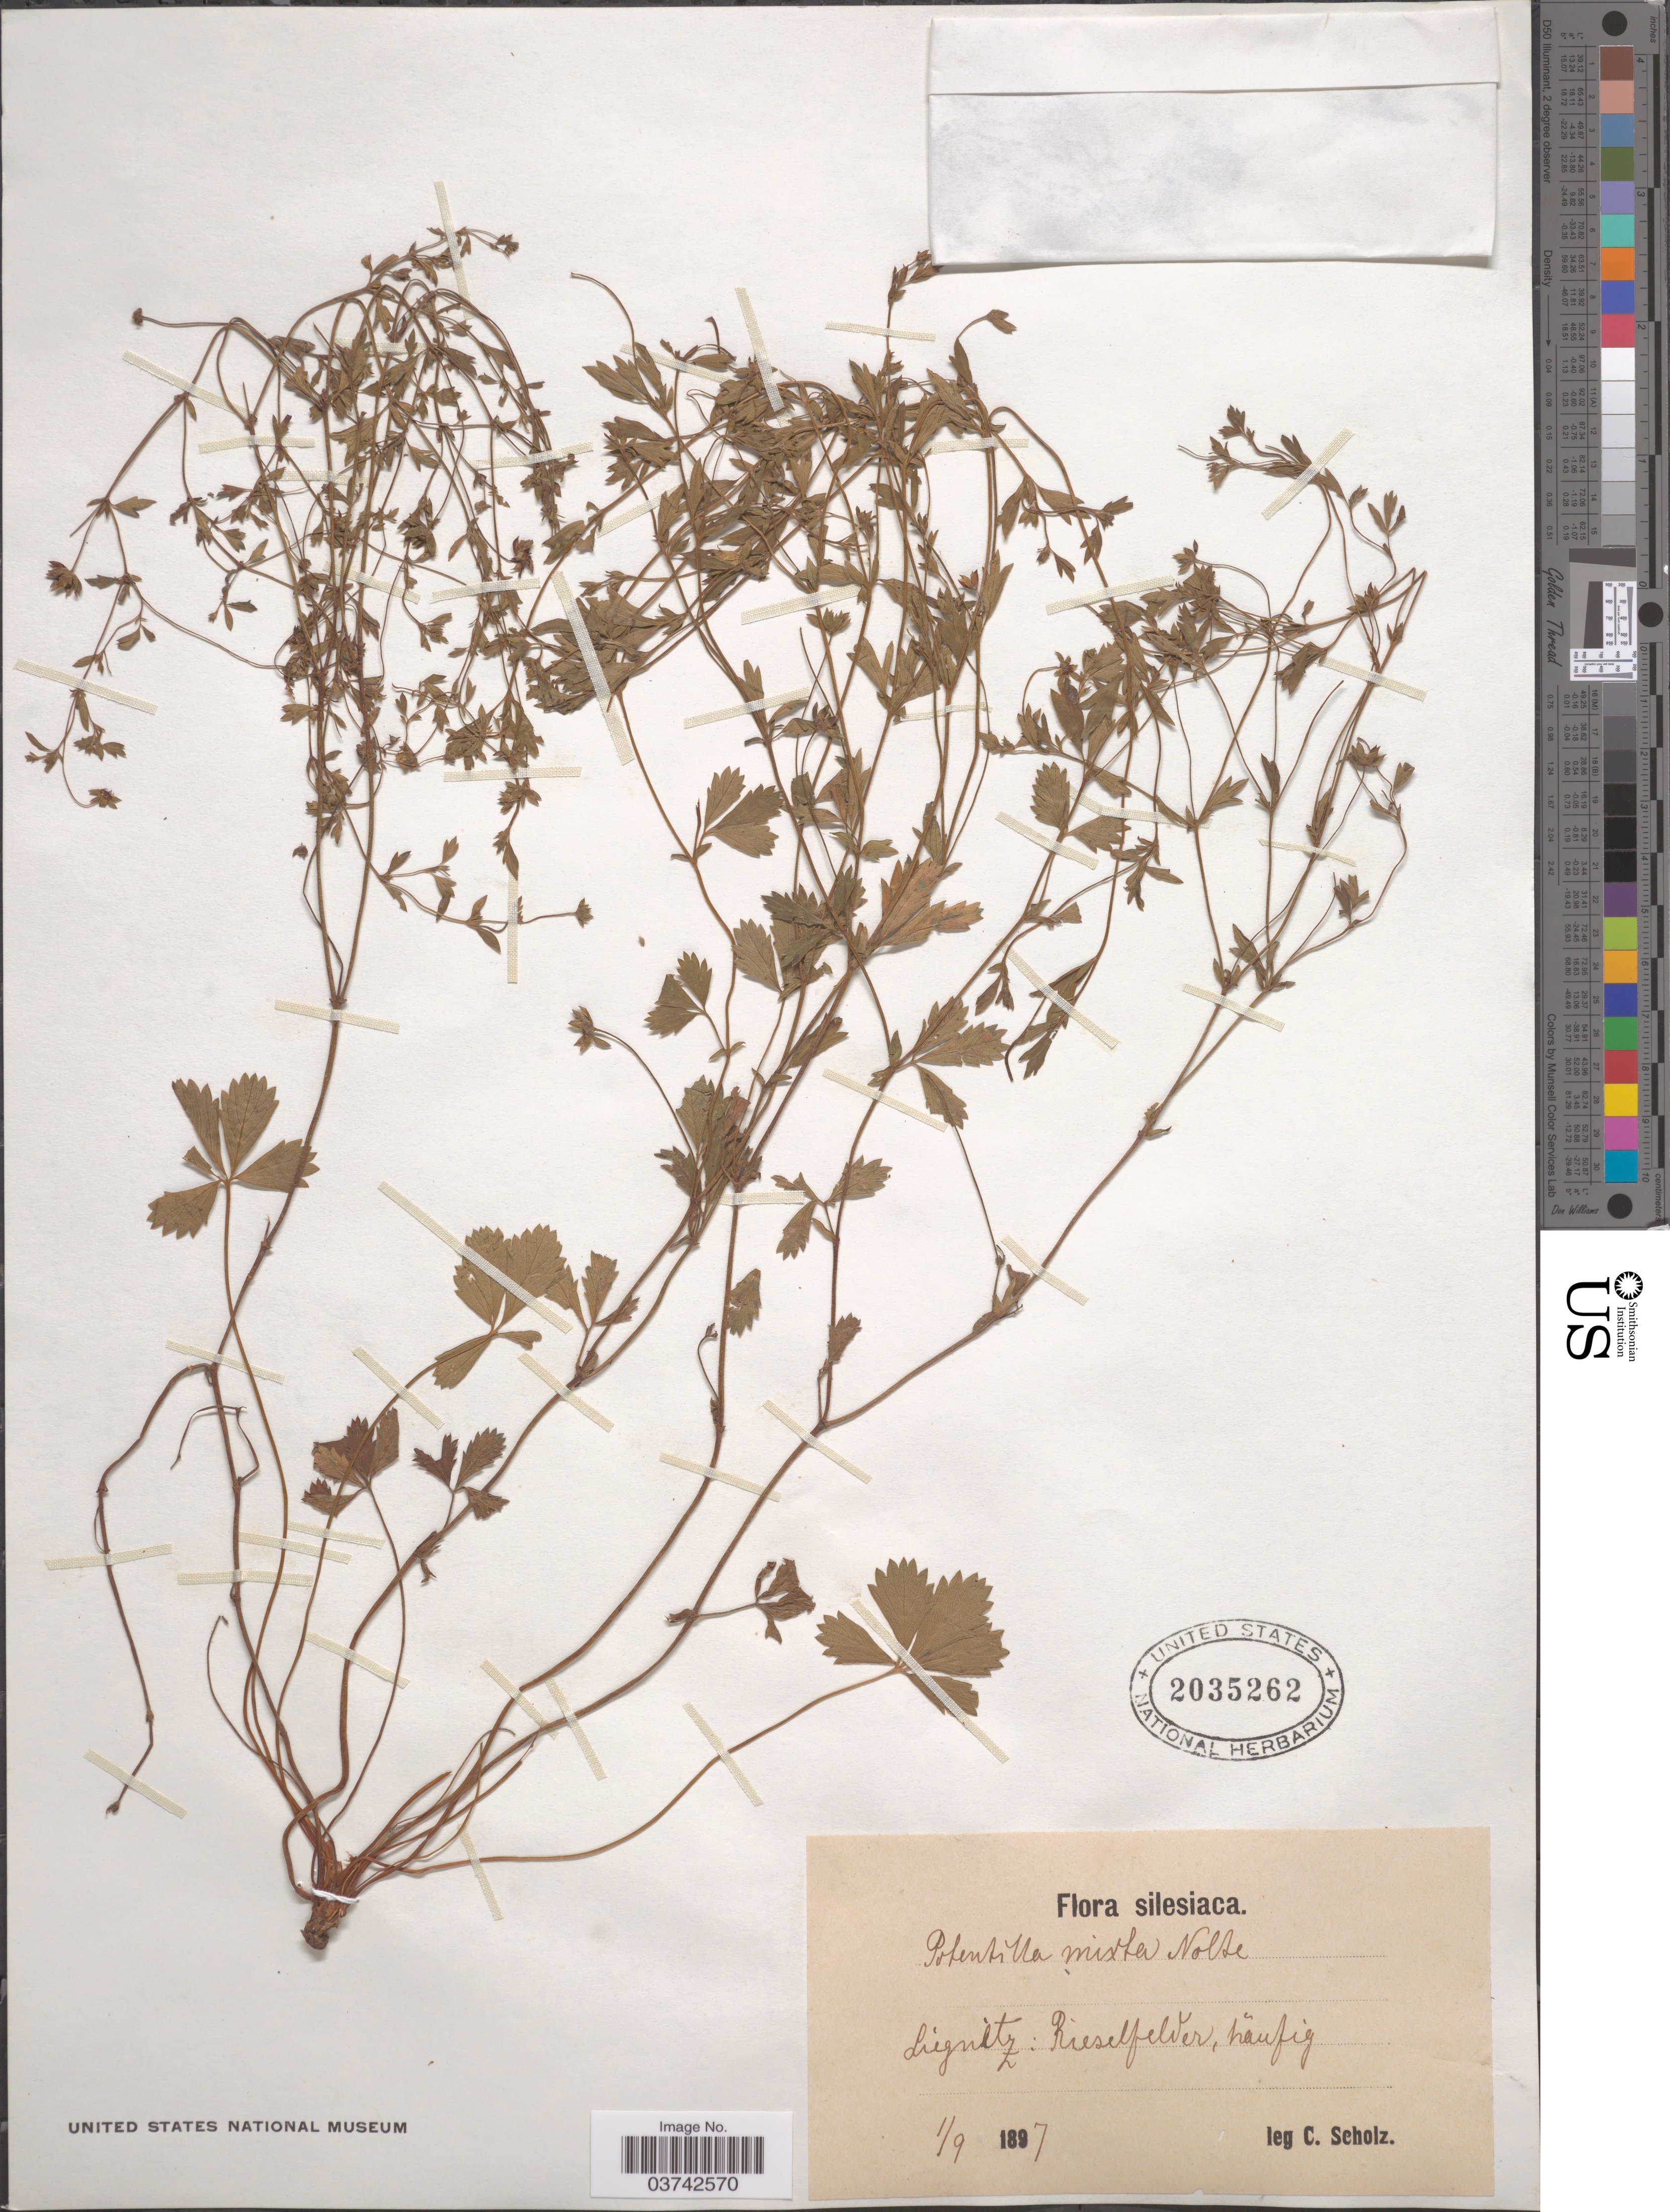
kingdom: Plantae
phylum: Tracheophyta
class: Magnoliopsida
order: Rosales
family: Rosaceae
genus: Potentilla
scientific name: Potentilla mixta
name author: Nolte ex W.D.J. Koch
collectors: C. Scholz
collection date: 1897-09-01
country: Poland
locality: Silesiaca. Liegnitz: Rieselfelder.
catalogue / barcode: US 2035262